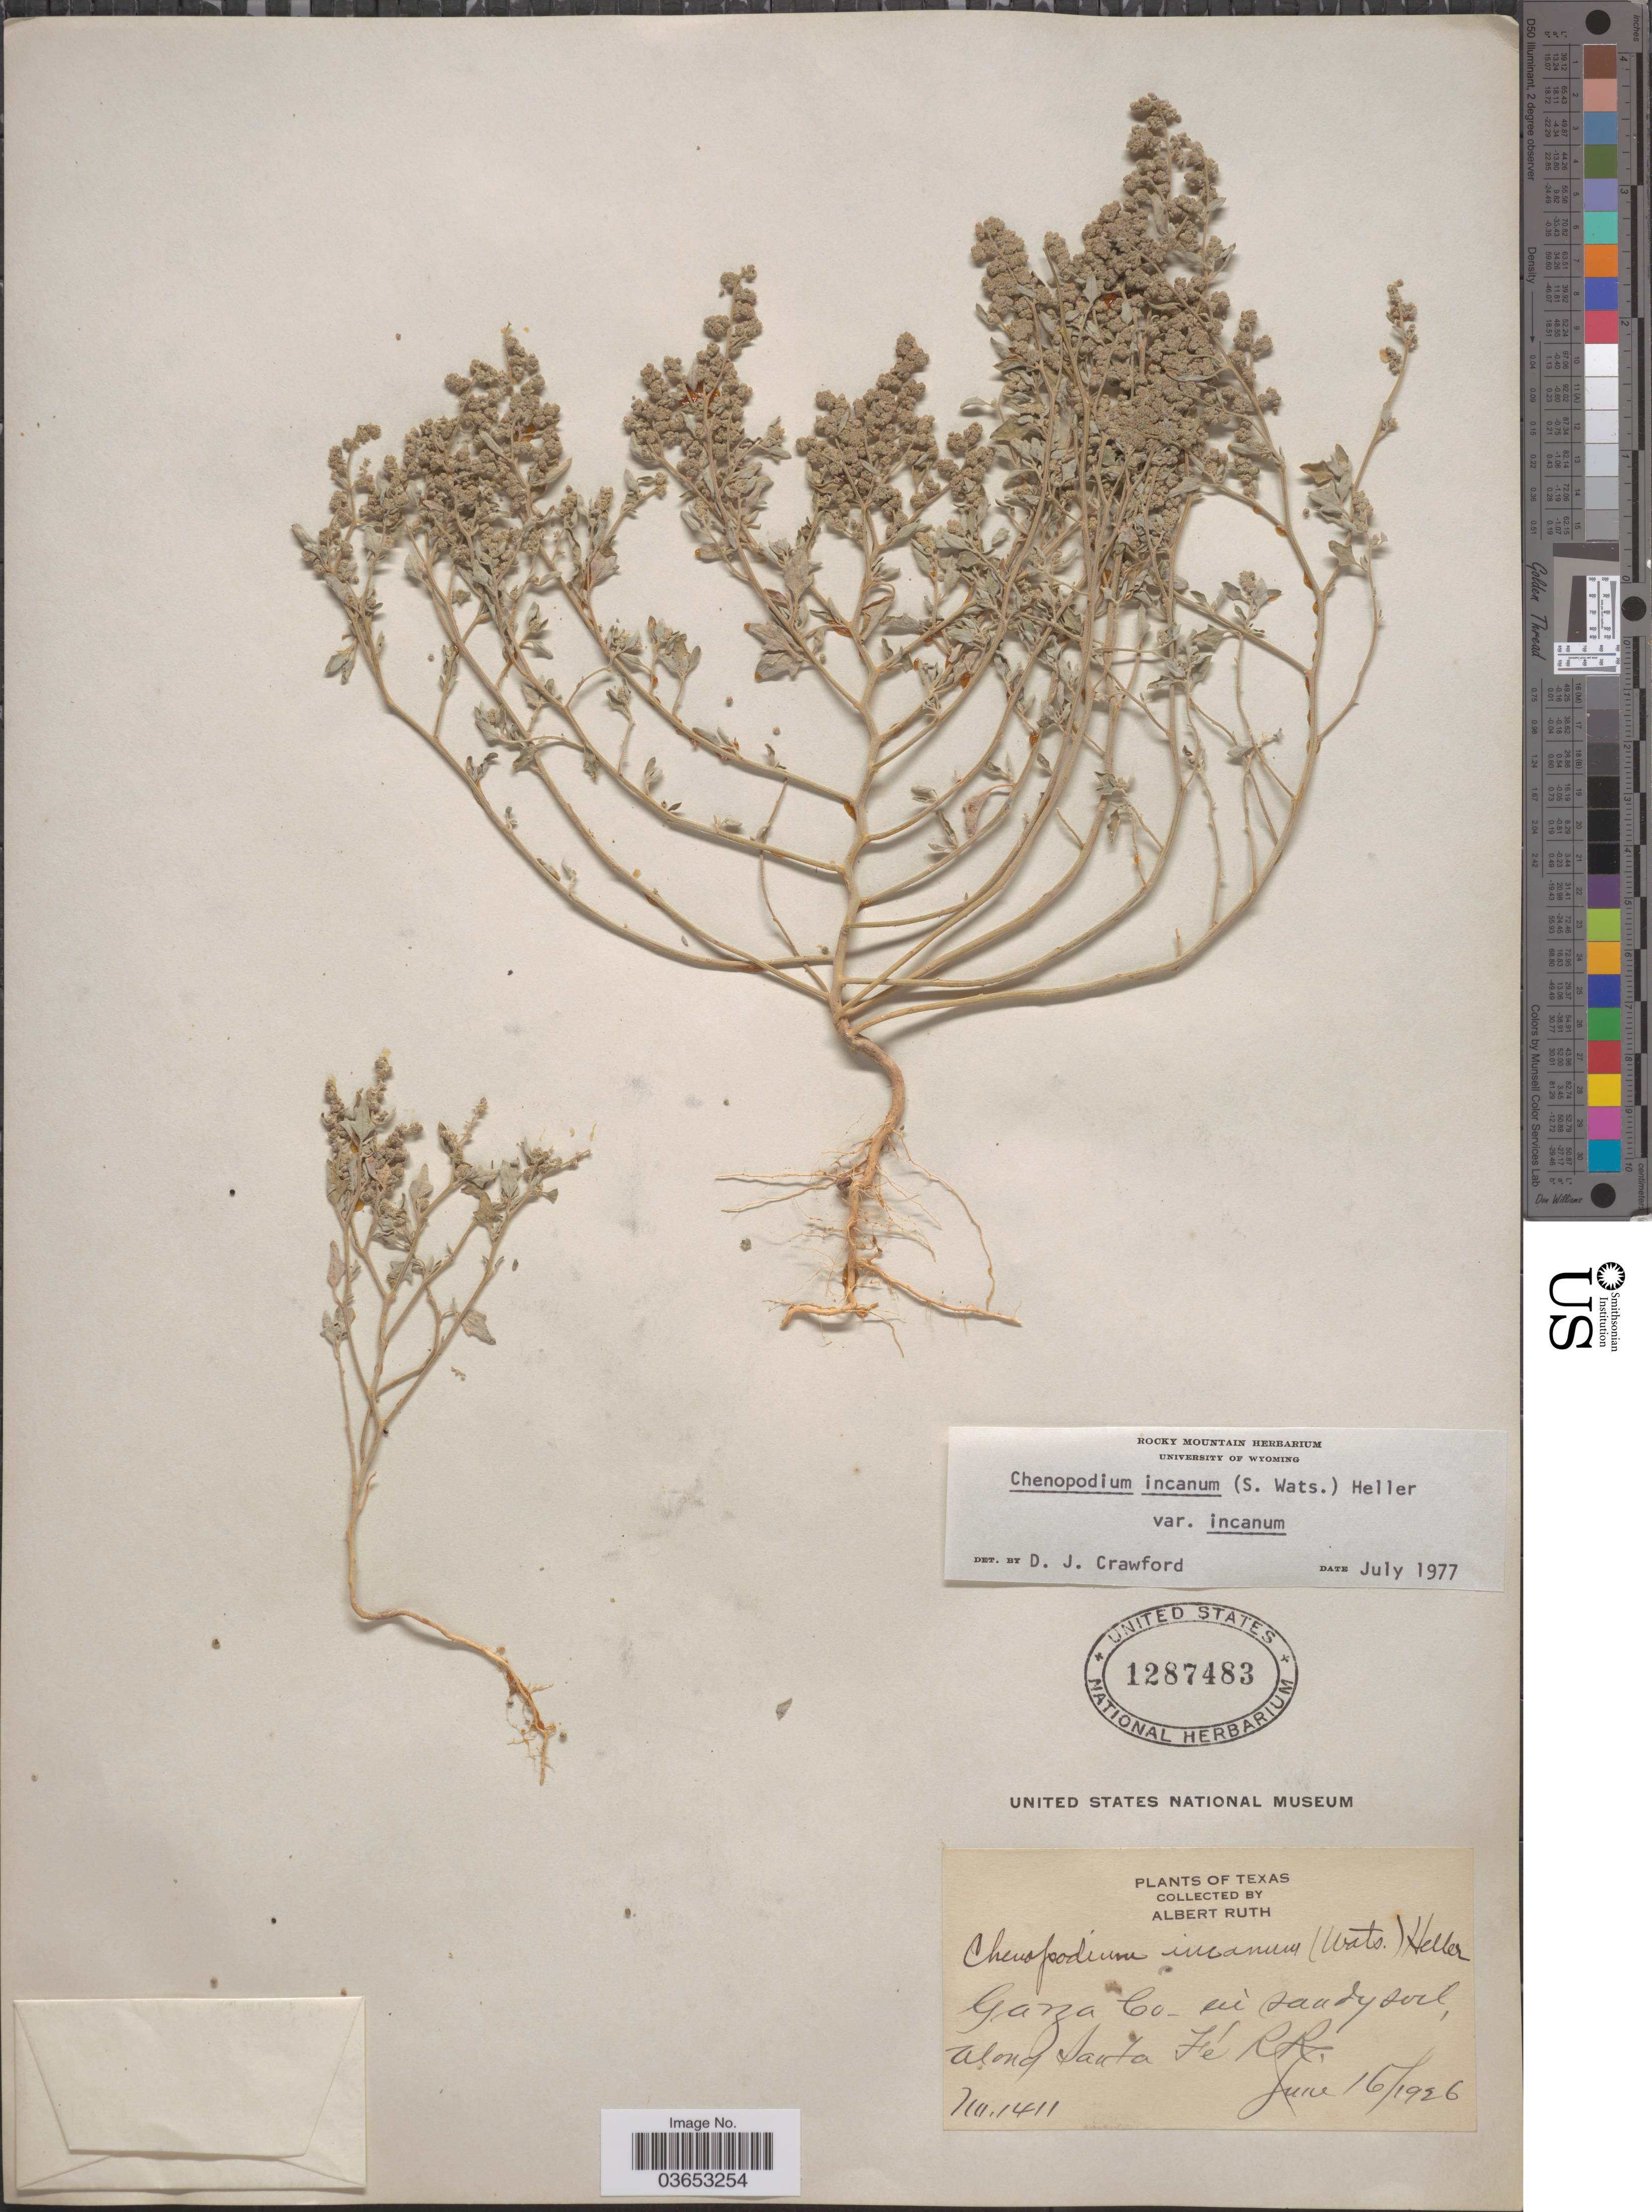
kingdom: Plantae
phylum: Tracheophyta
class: Magnoliopsida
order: Caryophyllales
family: Amaranthaceae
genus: Chenopodium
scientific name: Chenopodium incanum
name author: (S. Watson) A. Heller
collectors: A. Ruth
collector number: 1411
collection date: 1926-06-16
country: United States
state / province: Texas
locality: Garza Co. Along Santa Fé RR.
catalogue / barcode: US 1287483